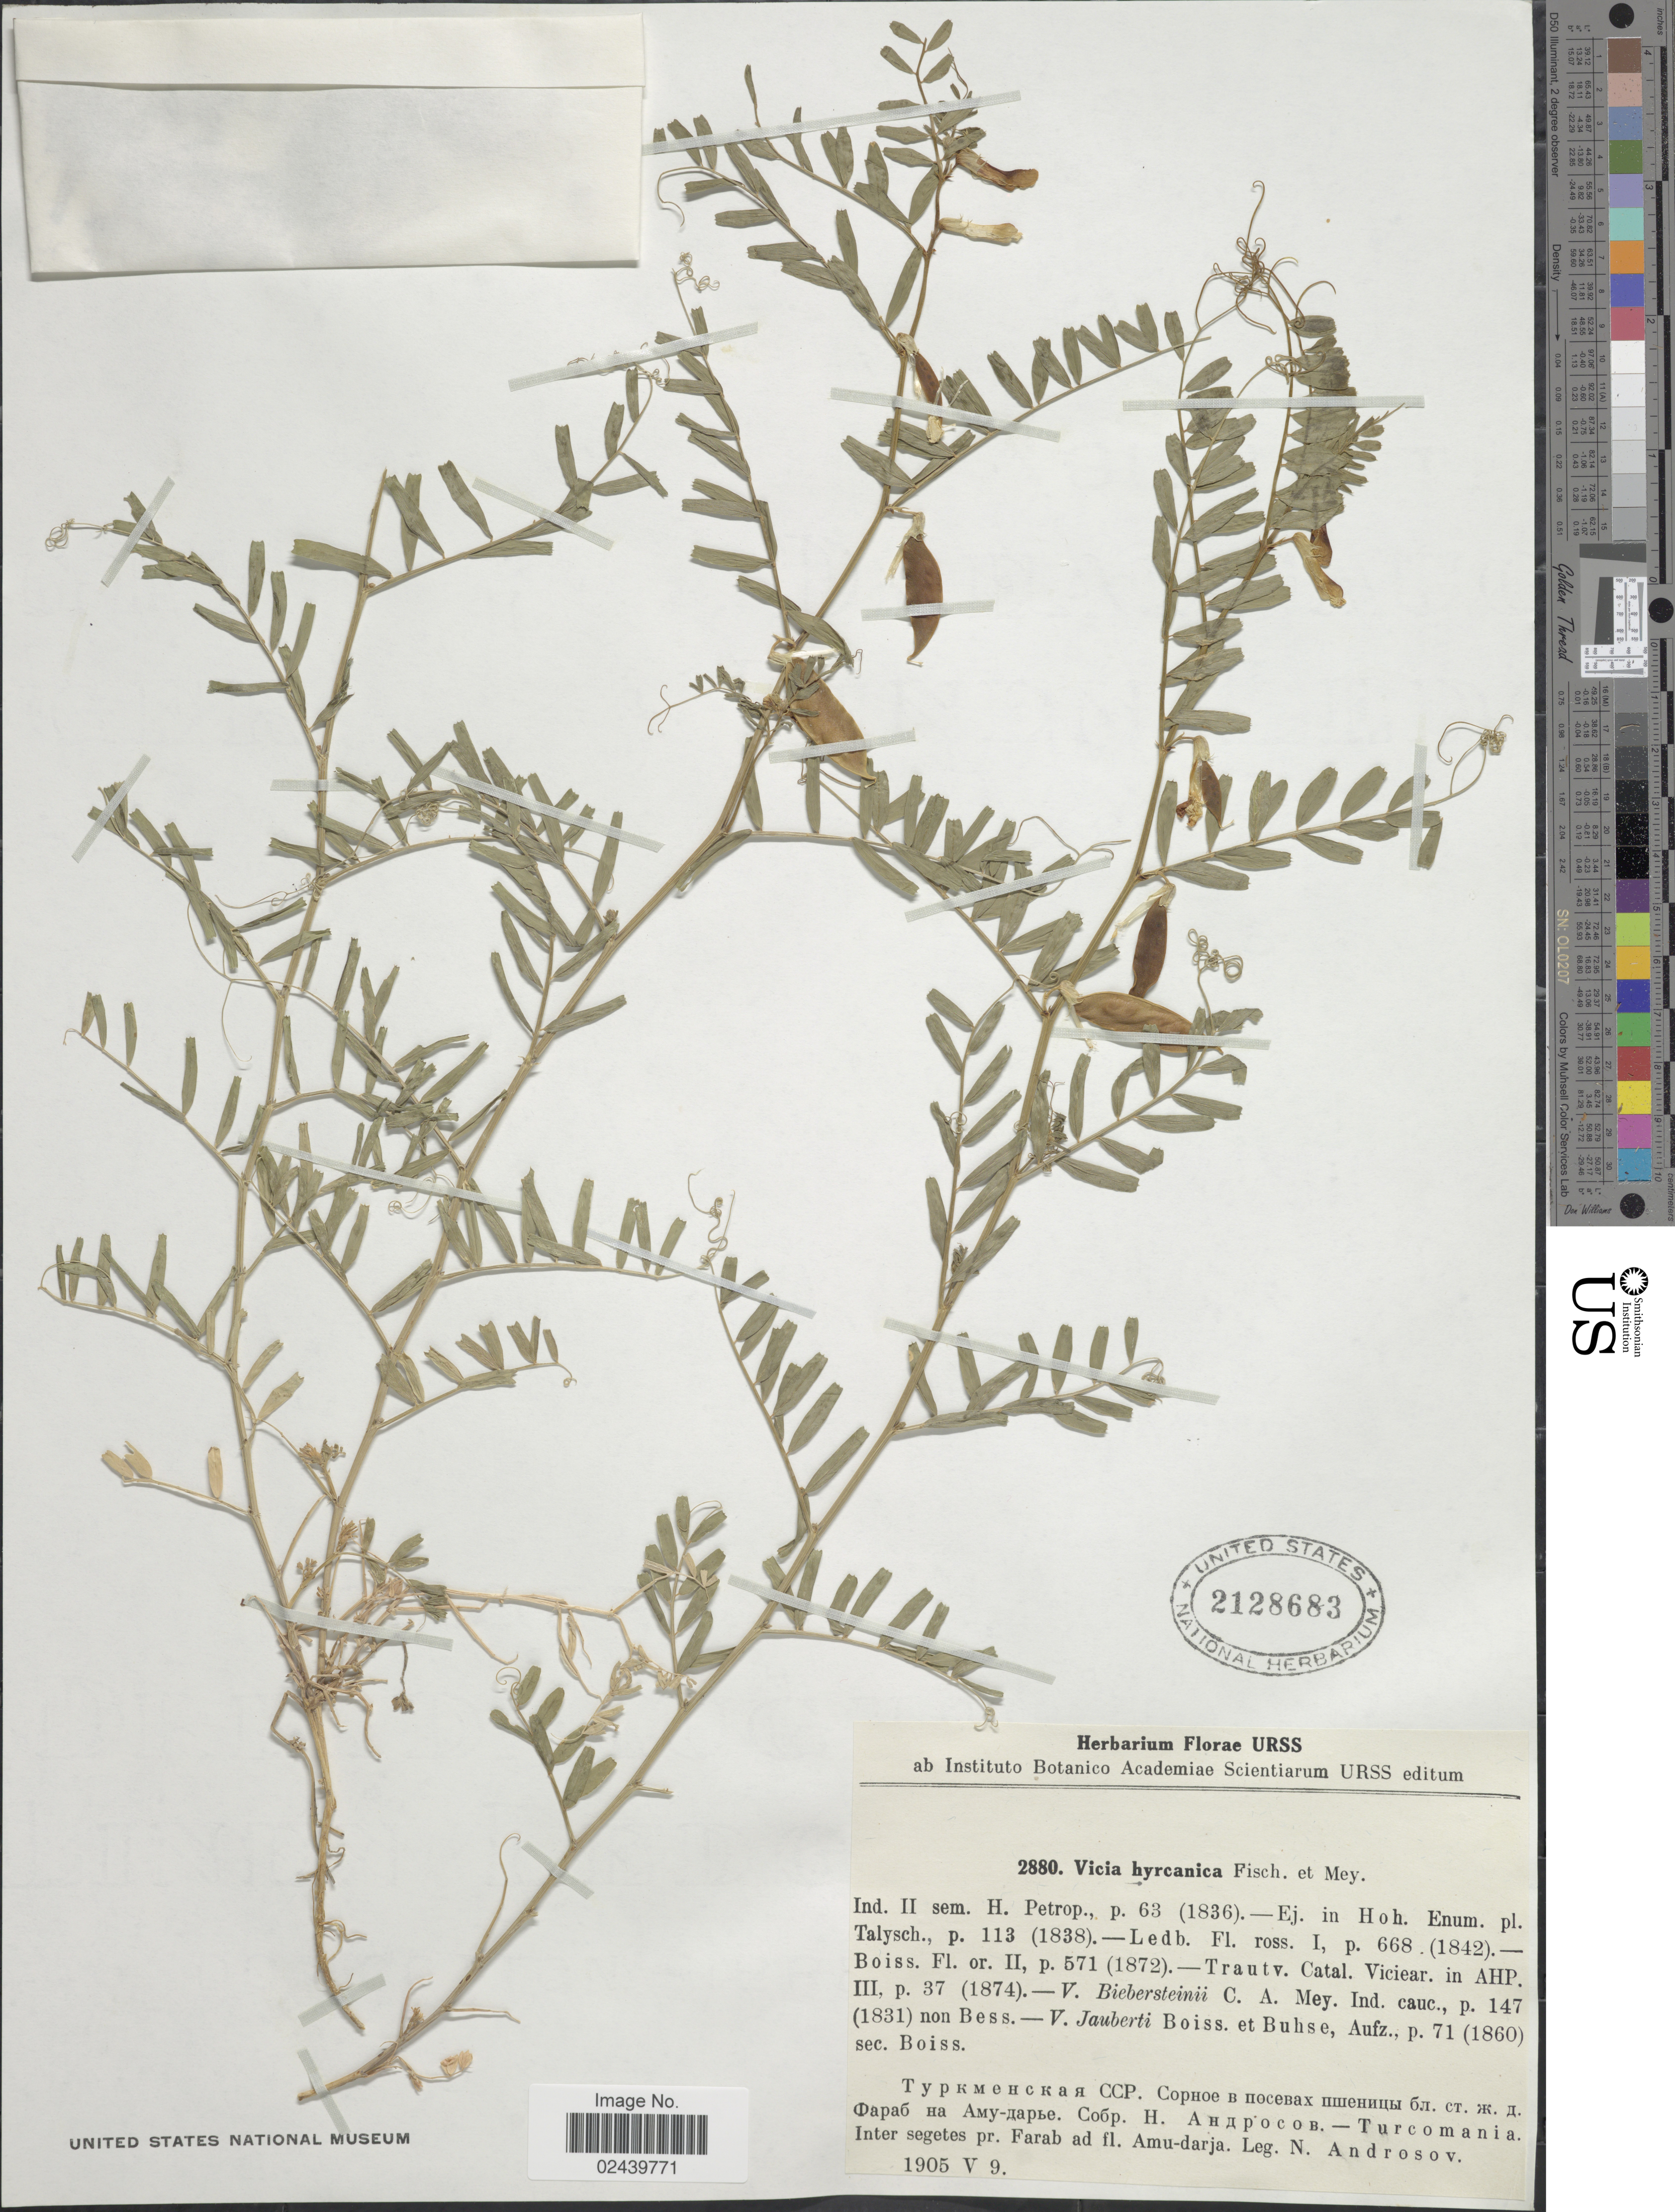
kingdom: Plantae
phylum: Tracheophyta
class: Magnoliopsida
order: Fabales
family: Fabaceae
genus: Vicia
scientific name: Vicia hyrcanica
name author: Fisch. & C.A. Mey.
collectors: N. Androssov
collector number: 2880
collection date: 1905-05-09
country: Turkmenistan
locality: Turcomania. pr. Farab ad fl. Amu-darja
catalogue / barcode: US 2128683